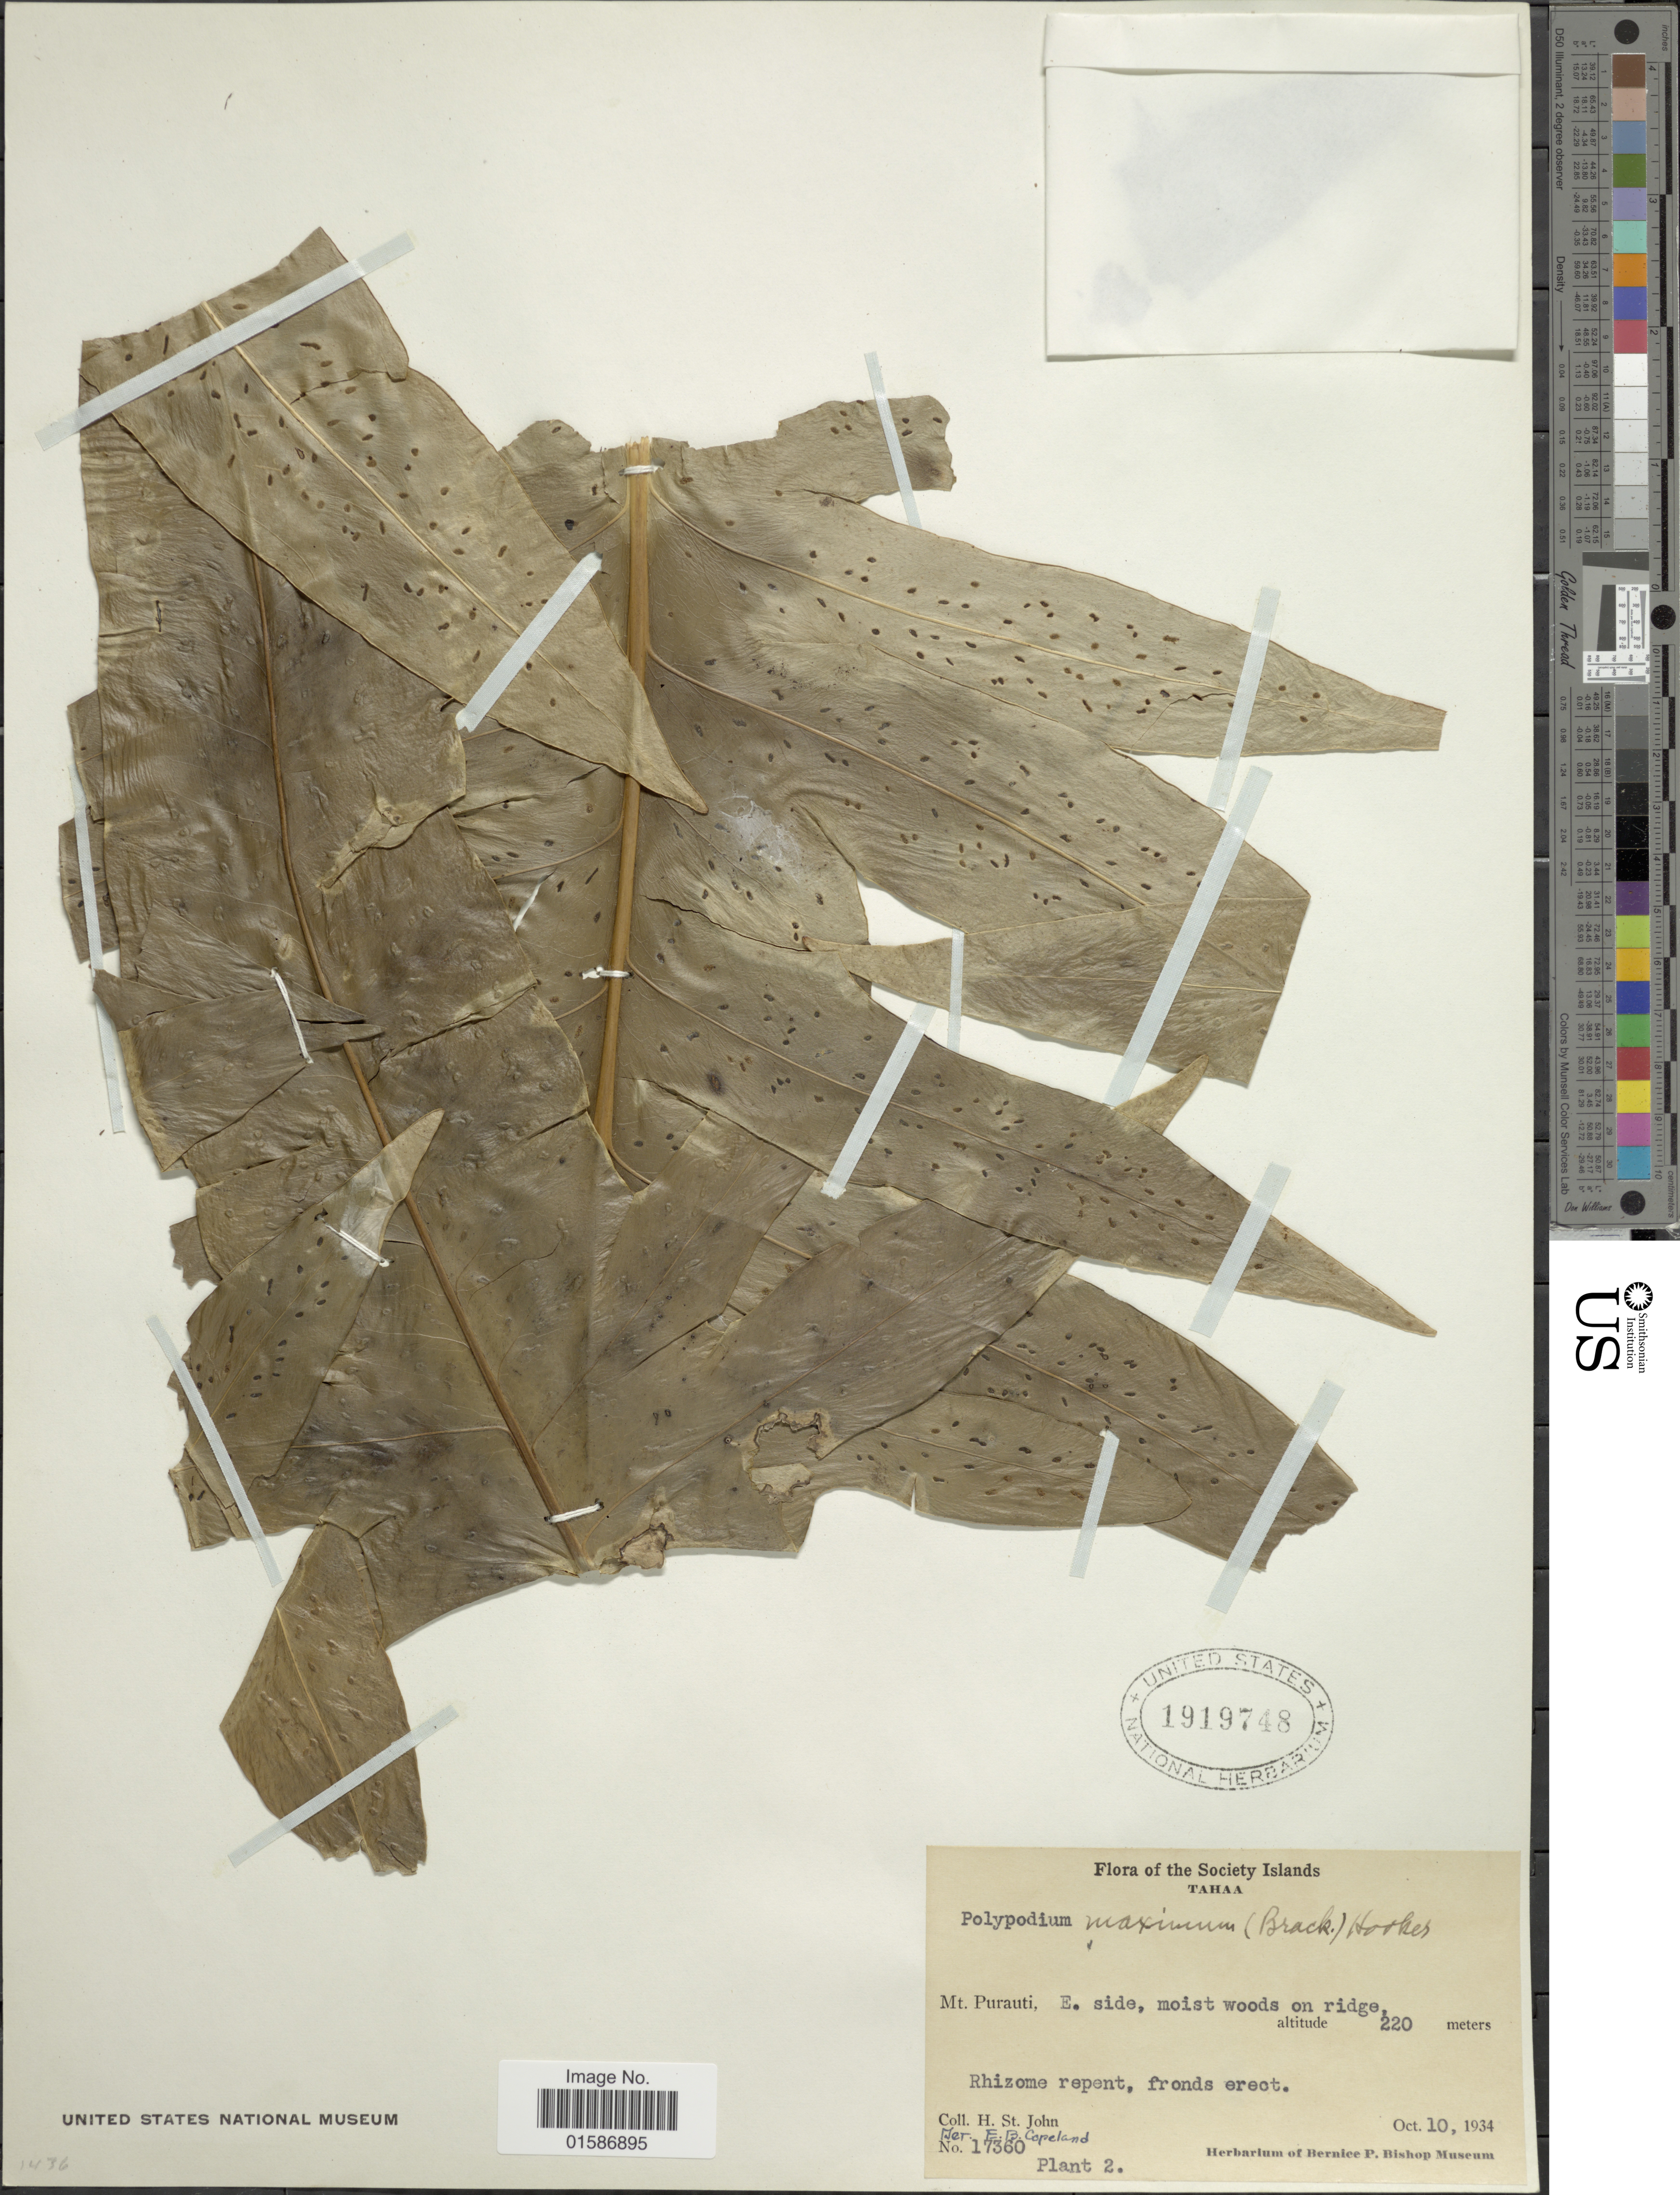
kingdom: Plantae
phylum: Tracheophyta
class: Polypodiopsida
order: Polypodiales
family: Polypodiaceae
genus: Microsorum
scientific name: Microsorum maximum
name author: (Brack. & A. Gray) Copel.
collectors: H. St. John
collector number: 17360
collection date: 1934-10-10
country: French Polynesia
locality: The Society Islands, Mt. Purauti, E. side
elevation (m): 220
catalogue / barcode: US 1919748